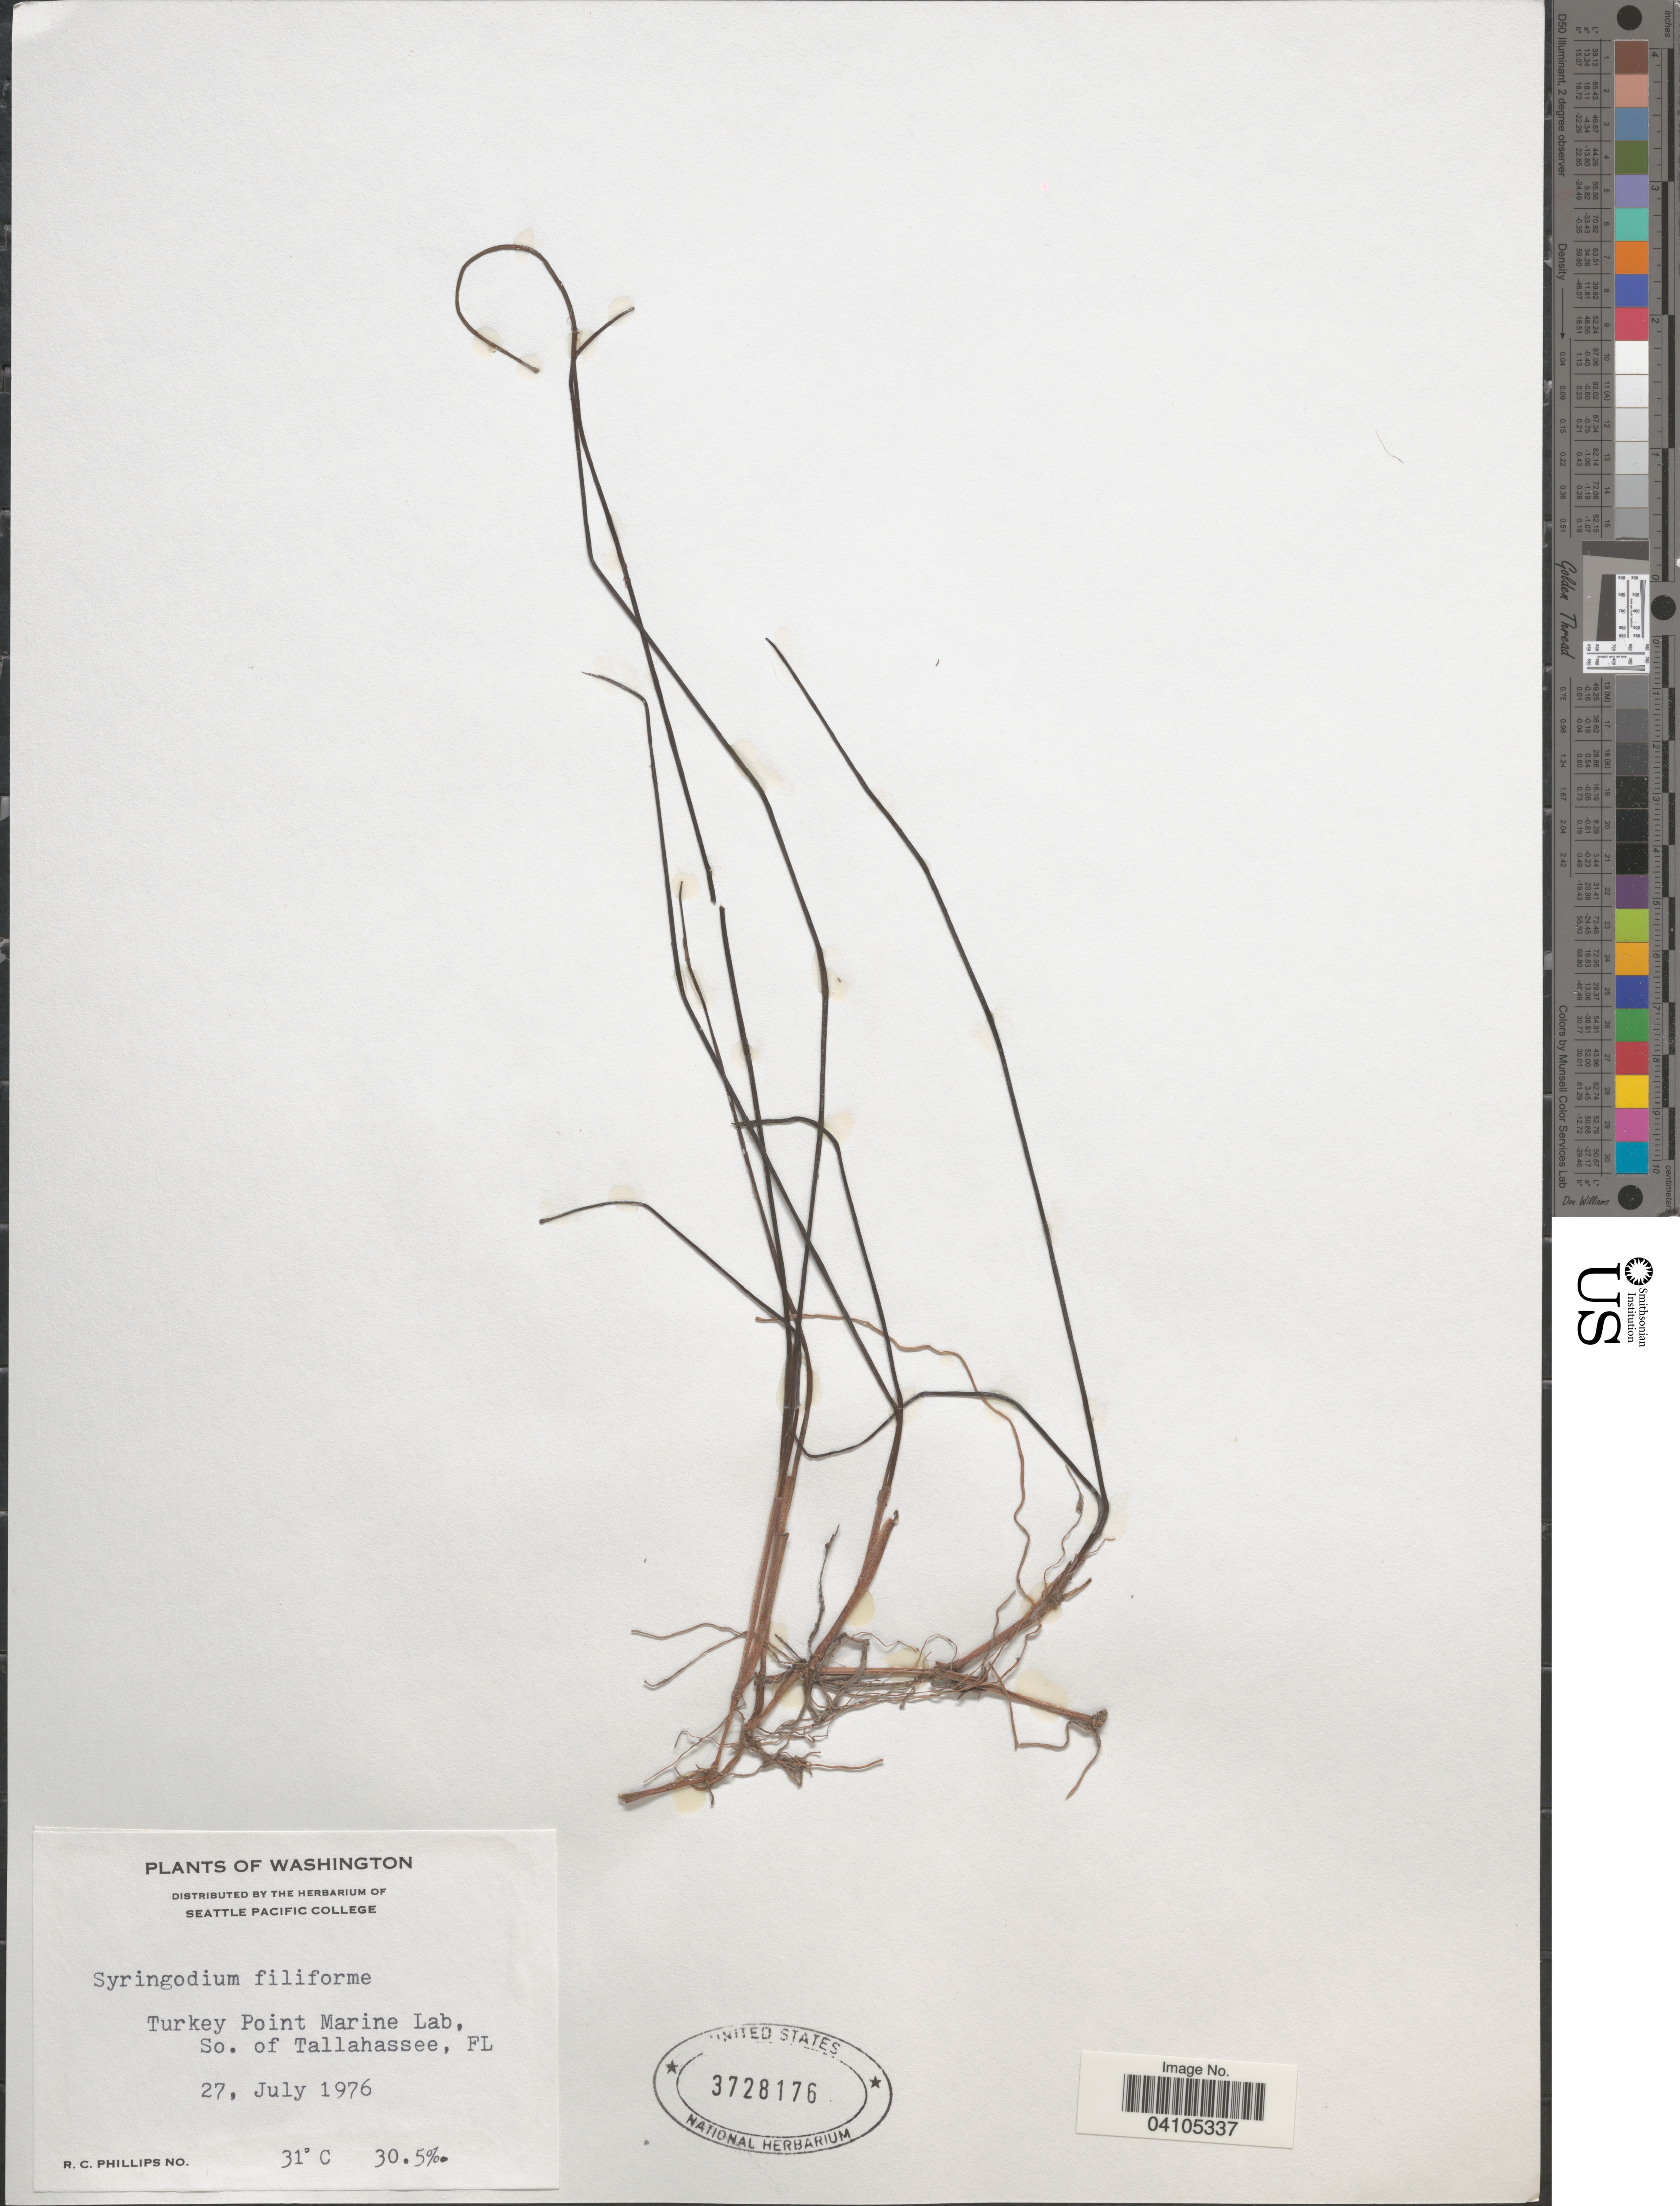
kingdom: Plantae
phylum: Tracheophyta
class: Liliopsida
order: Alismatales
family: Cymodoceaceae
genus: Syringodium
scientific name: Syringodium filiforme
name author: Kütz.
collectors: R. C. Phillips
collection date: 1976-07-27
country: United States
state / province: Florida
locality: Turkey Point Marine Lab, So. of Tallahassee.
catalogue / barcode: US 3728176